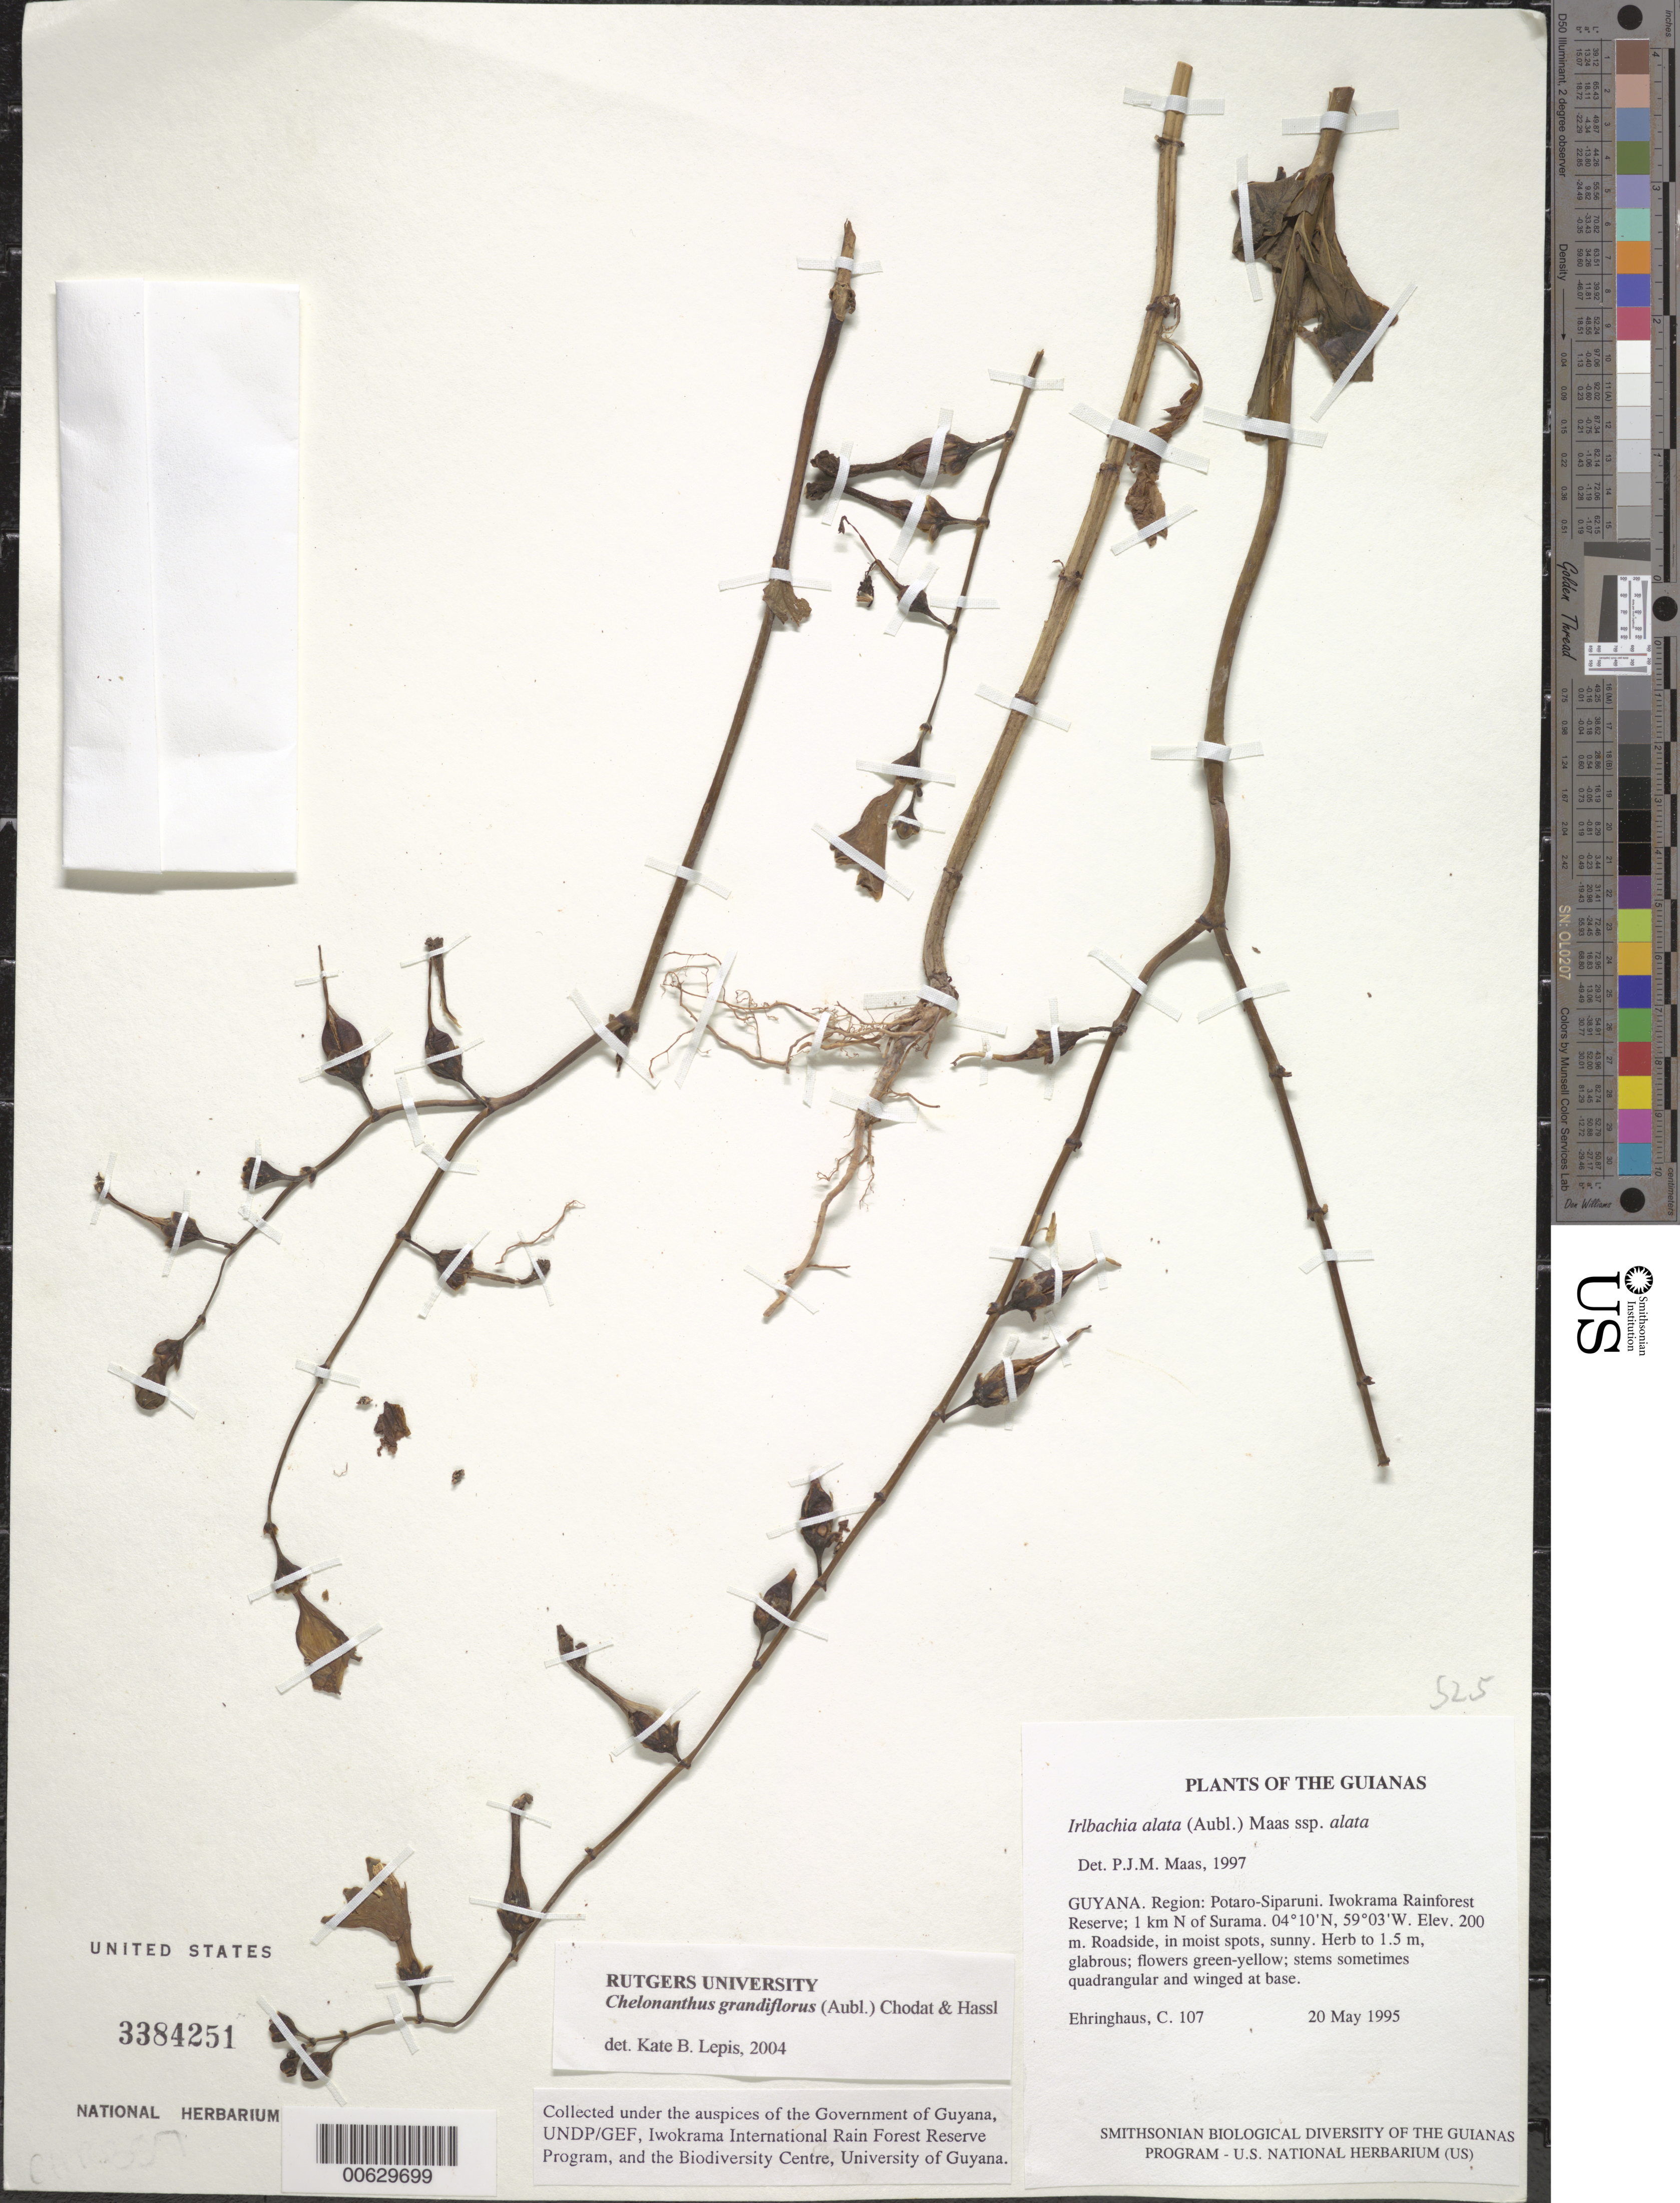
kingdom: Plantae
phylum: Tracheophyta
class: Magnoliopsida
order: Gentianales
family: Gentianaceae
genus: Chelonanthus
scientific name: Chelonanthus grandiflorus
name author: (Aubl.) Chodat & Hassl.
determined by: Lepis, Kate B.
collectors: C. Ehringhaus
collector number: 107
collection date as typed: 20 May 1995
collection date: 1995-05-20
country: Guyana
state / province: Potaro-Siparuni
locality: Iwokrama Rainforest Reserve; 1 km N of Surama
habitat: Roadside, in moist spots, sunny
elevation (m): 200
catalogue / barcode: US 3384251